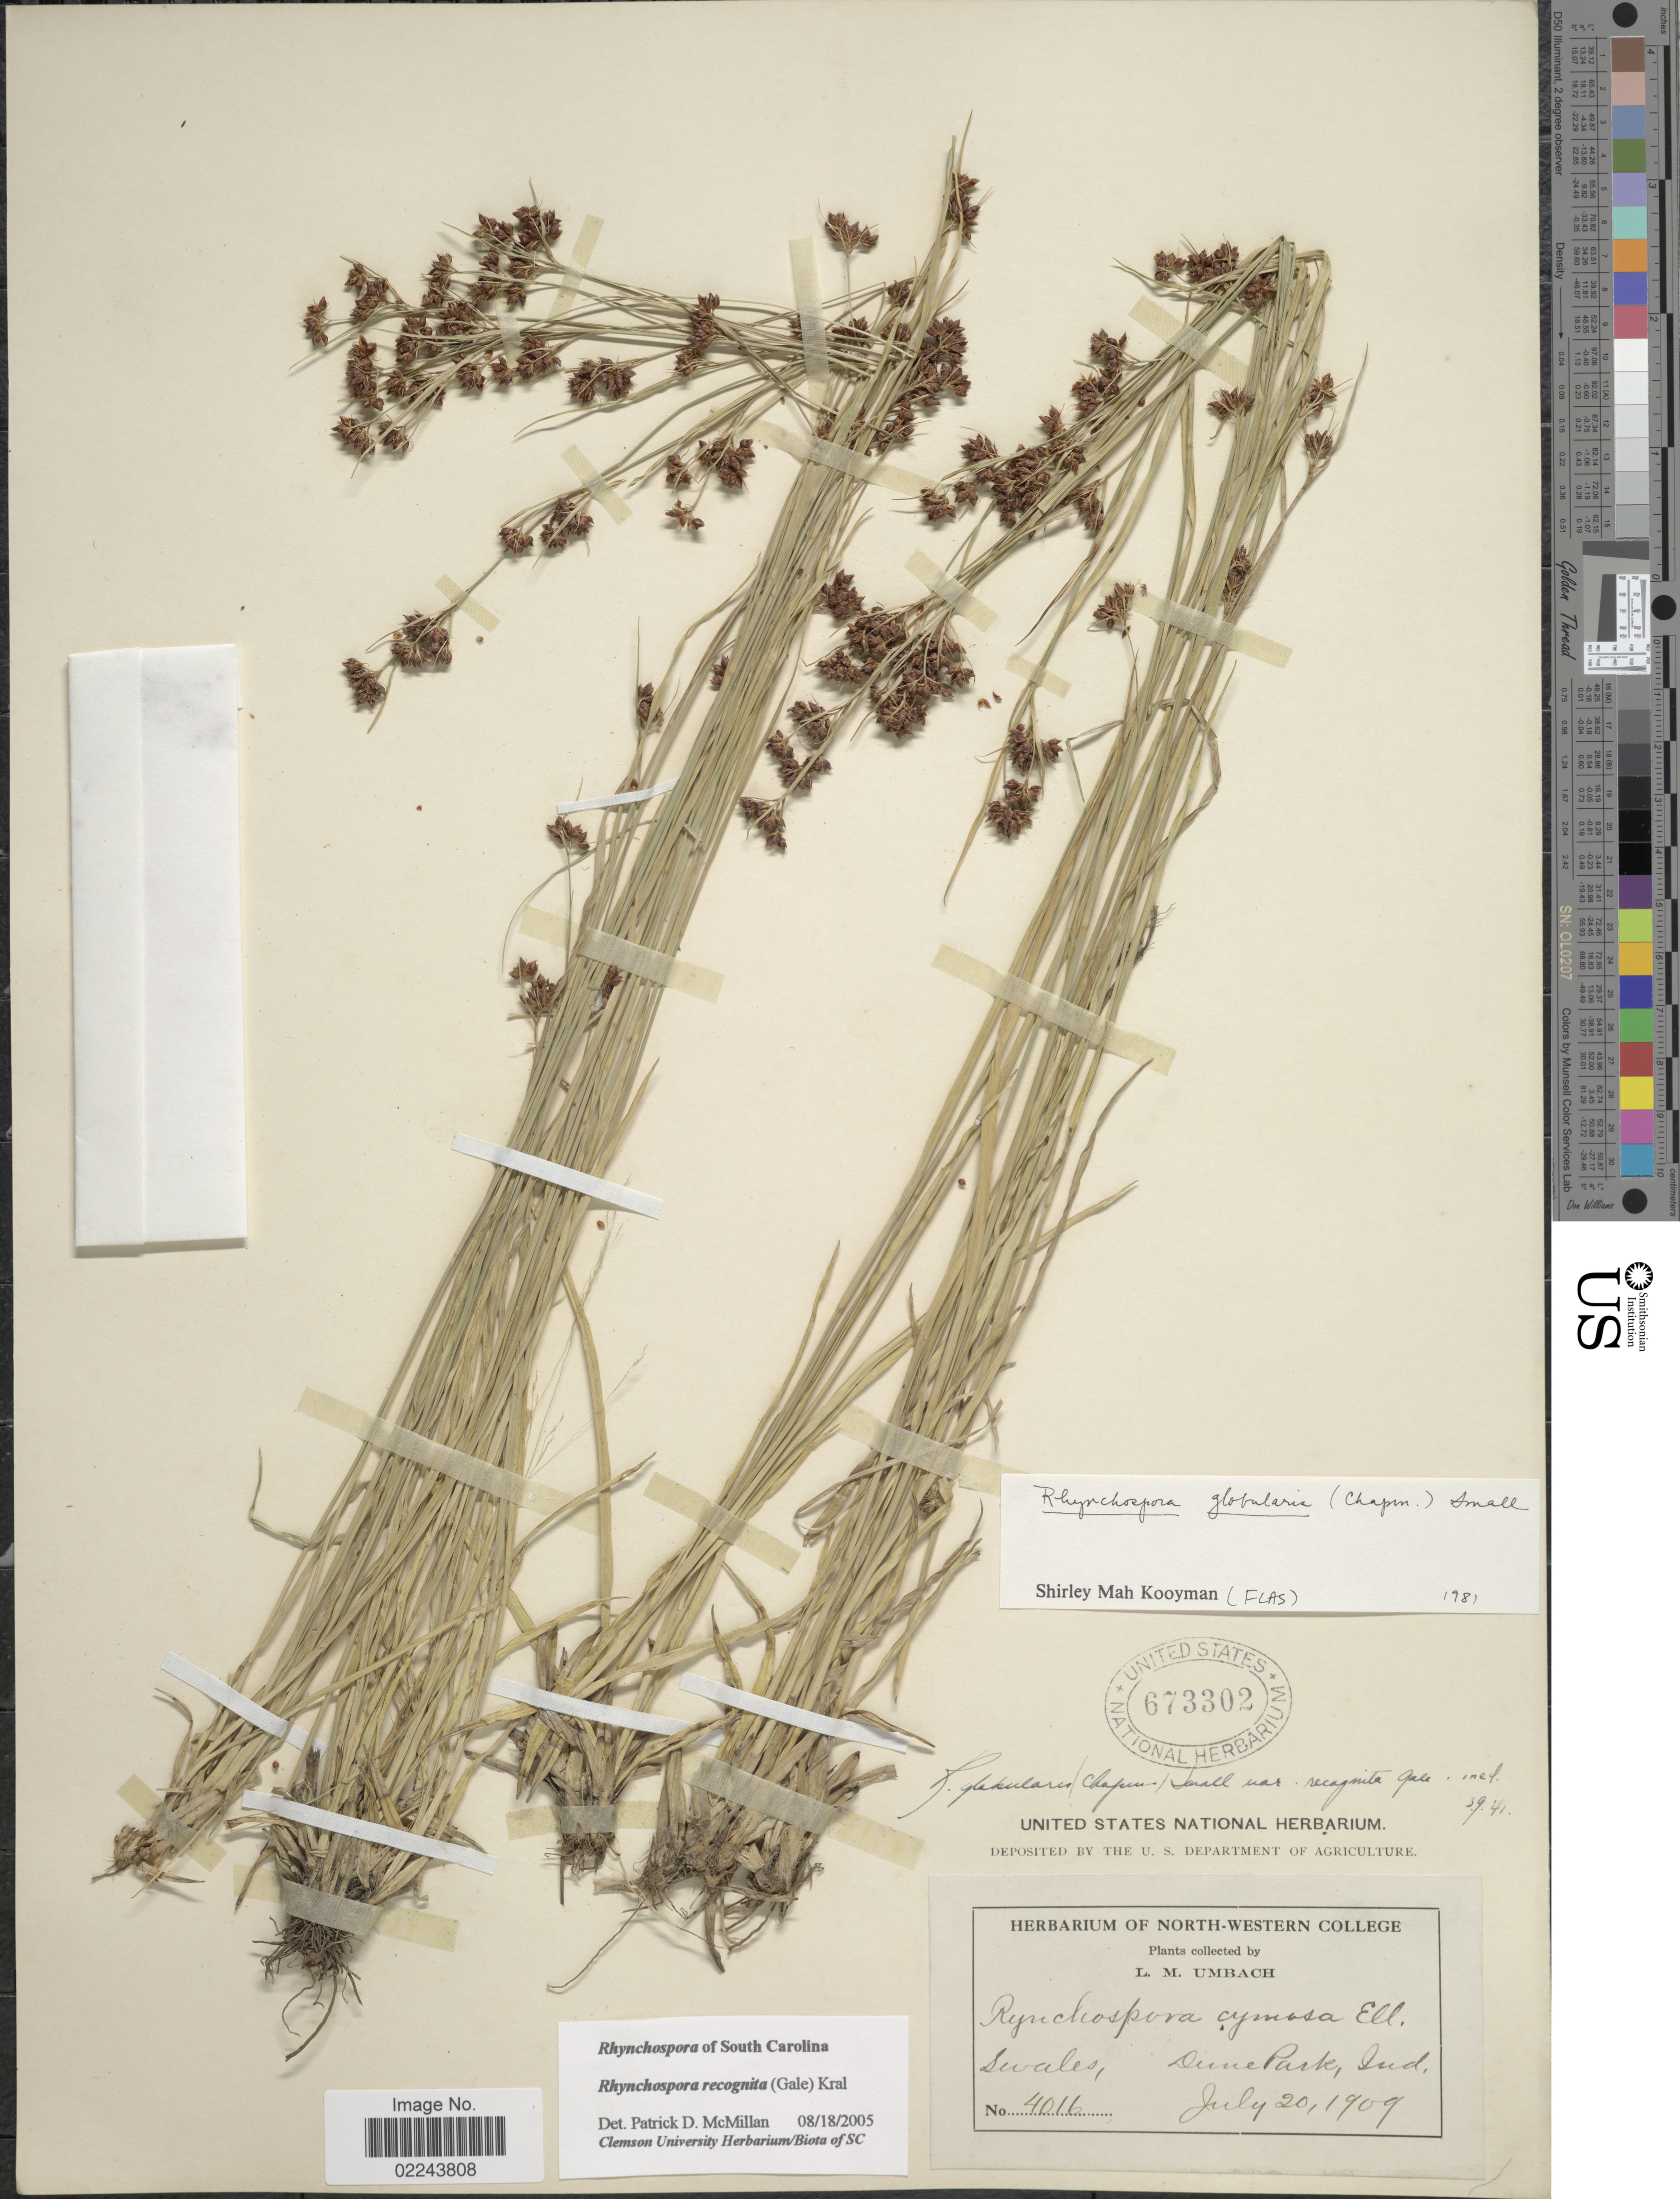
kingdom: Plantae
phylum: Tracheophyta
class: Liliopsida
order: Poales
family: Cyperaceae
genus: Rhynchospora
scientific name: Rhynchospora recognita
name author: (Gale) Kral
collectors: L. M. Umbach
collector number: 4016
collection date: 1909-07-20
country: United States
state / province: Indiana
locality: Swales, Dune Park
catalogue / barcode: US 673302